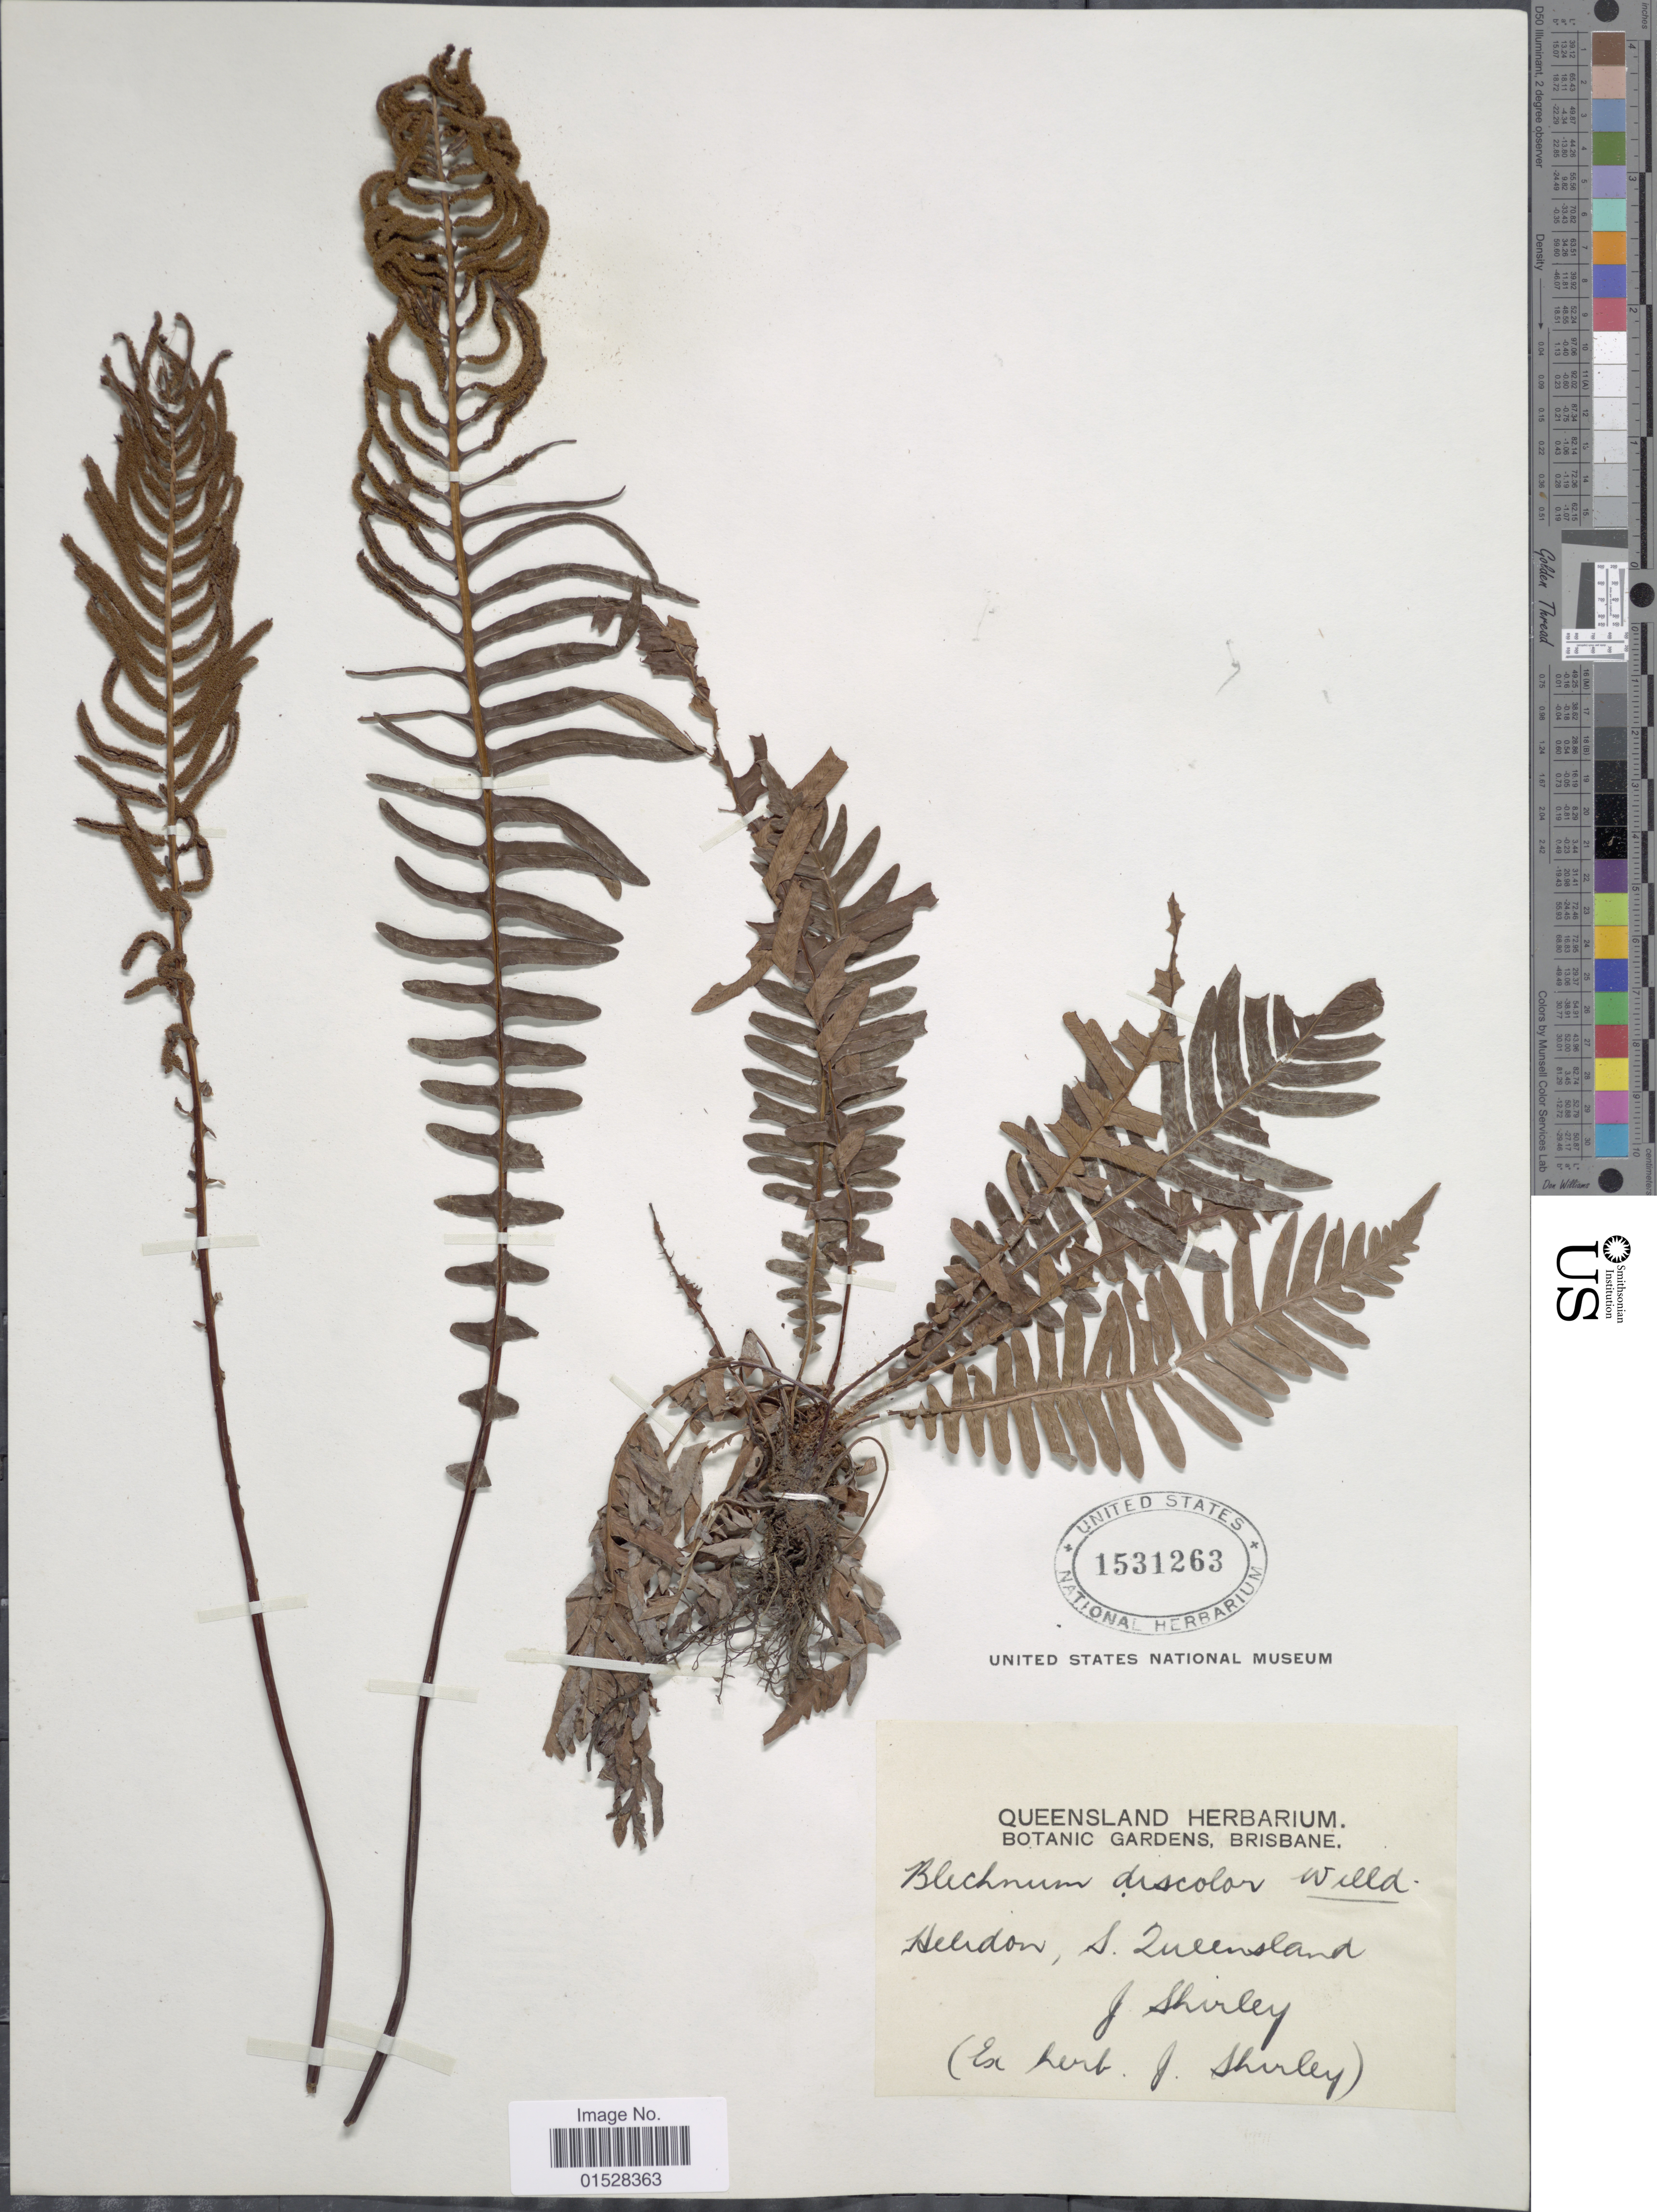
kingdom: Plantae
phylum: Tracheophyta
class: Polypodiopsida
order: Polypodiales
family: Blechnaceae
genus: Blechnum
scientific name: Blechnum discolor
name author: (G. Forst.) Keyserl.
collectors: J. Shirley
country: Australia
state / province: Queensland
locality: Helidon, S. Queensland.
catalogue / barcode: US 1531263